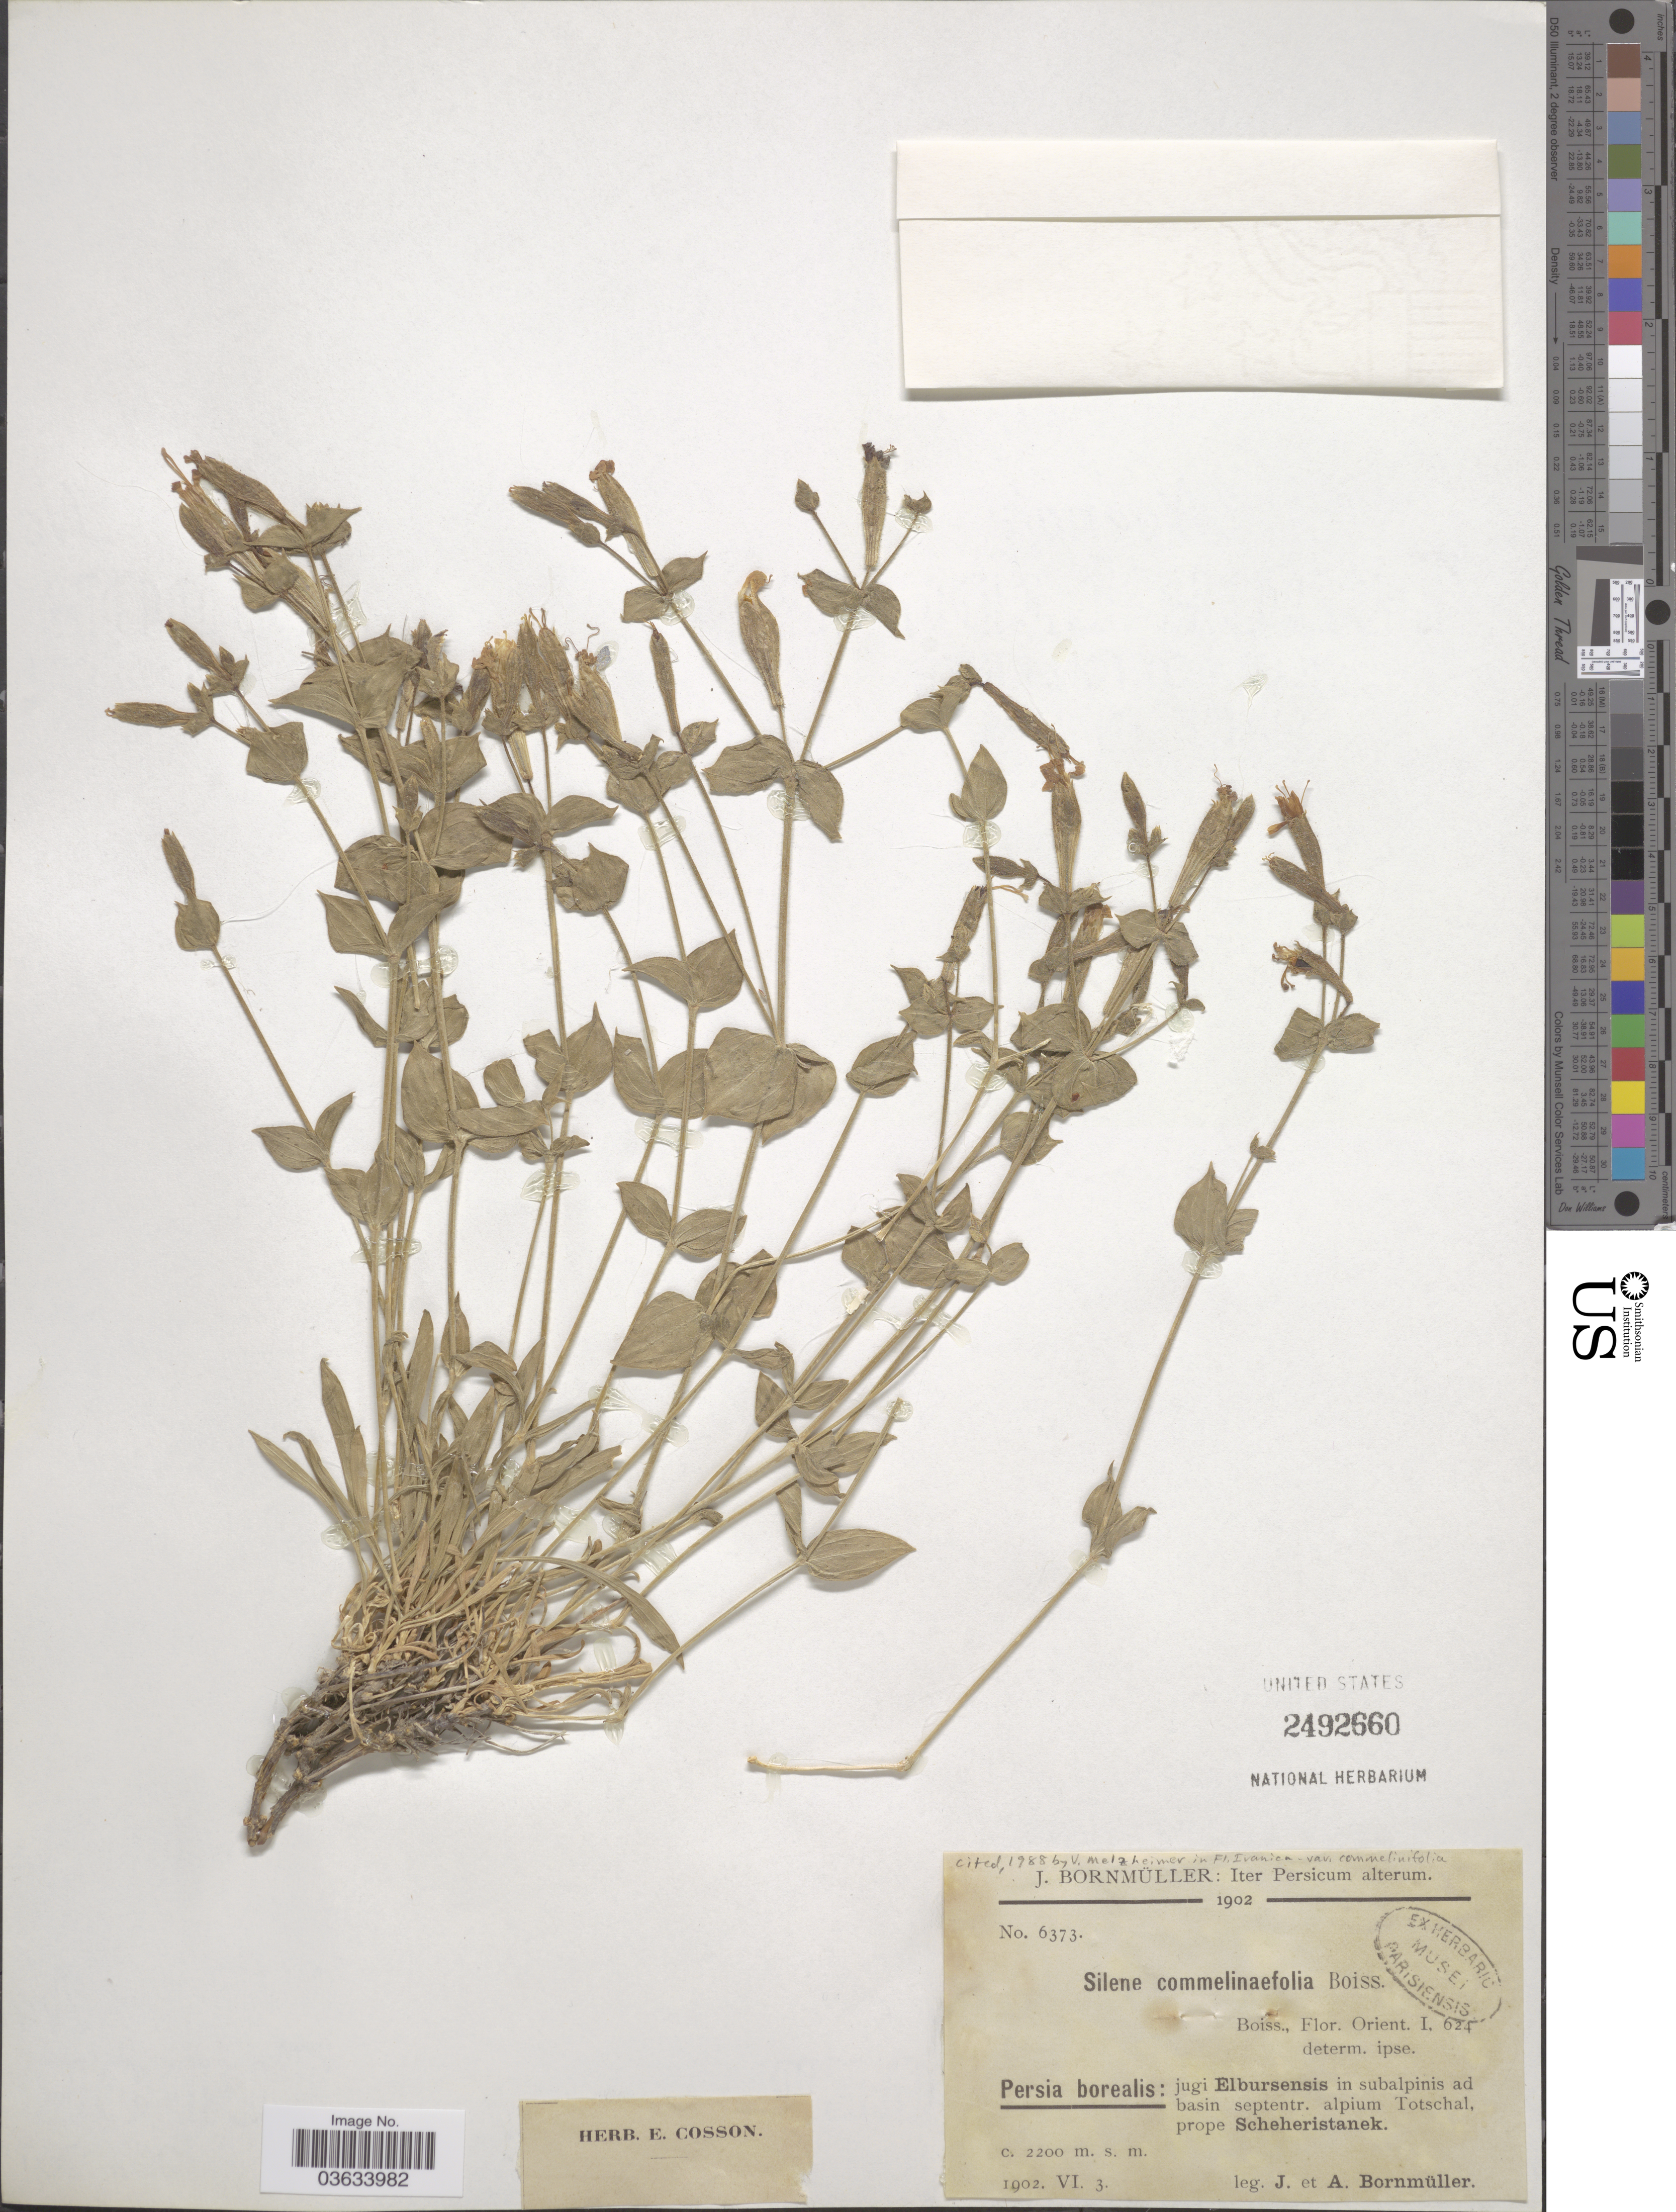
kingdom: Plantae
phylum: Tracheophyta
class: Magnoliopsida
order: Caryophyllales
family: Caryophyllaceae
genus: Silene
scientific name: Silene commelinifolia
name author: Boiss.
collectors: J. Bornmüller & A. Bornmüller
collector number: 6373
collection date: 1902-06-03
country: Iran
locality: Iter Persicum alterum. Persia borealis: jugi Elbursensis in subalpinis ad basin septentr. alpium Totschal, prope Scheheristanek.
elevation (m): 2200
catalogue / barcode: US 2492660